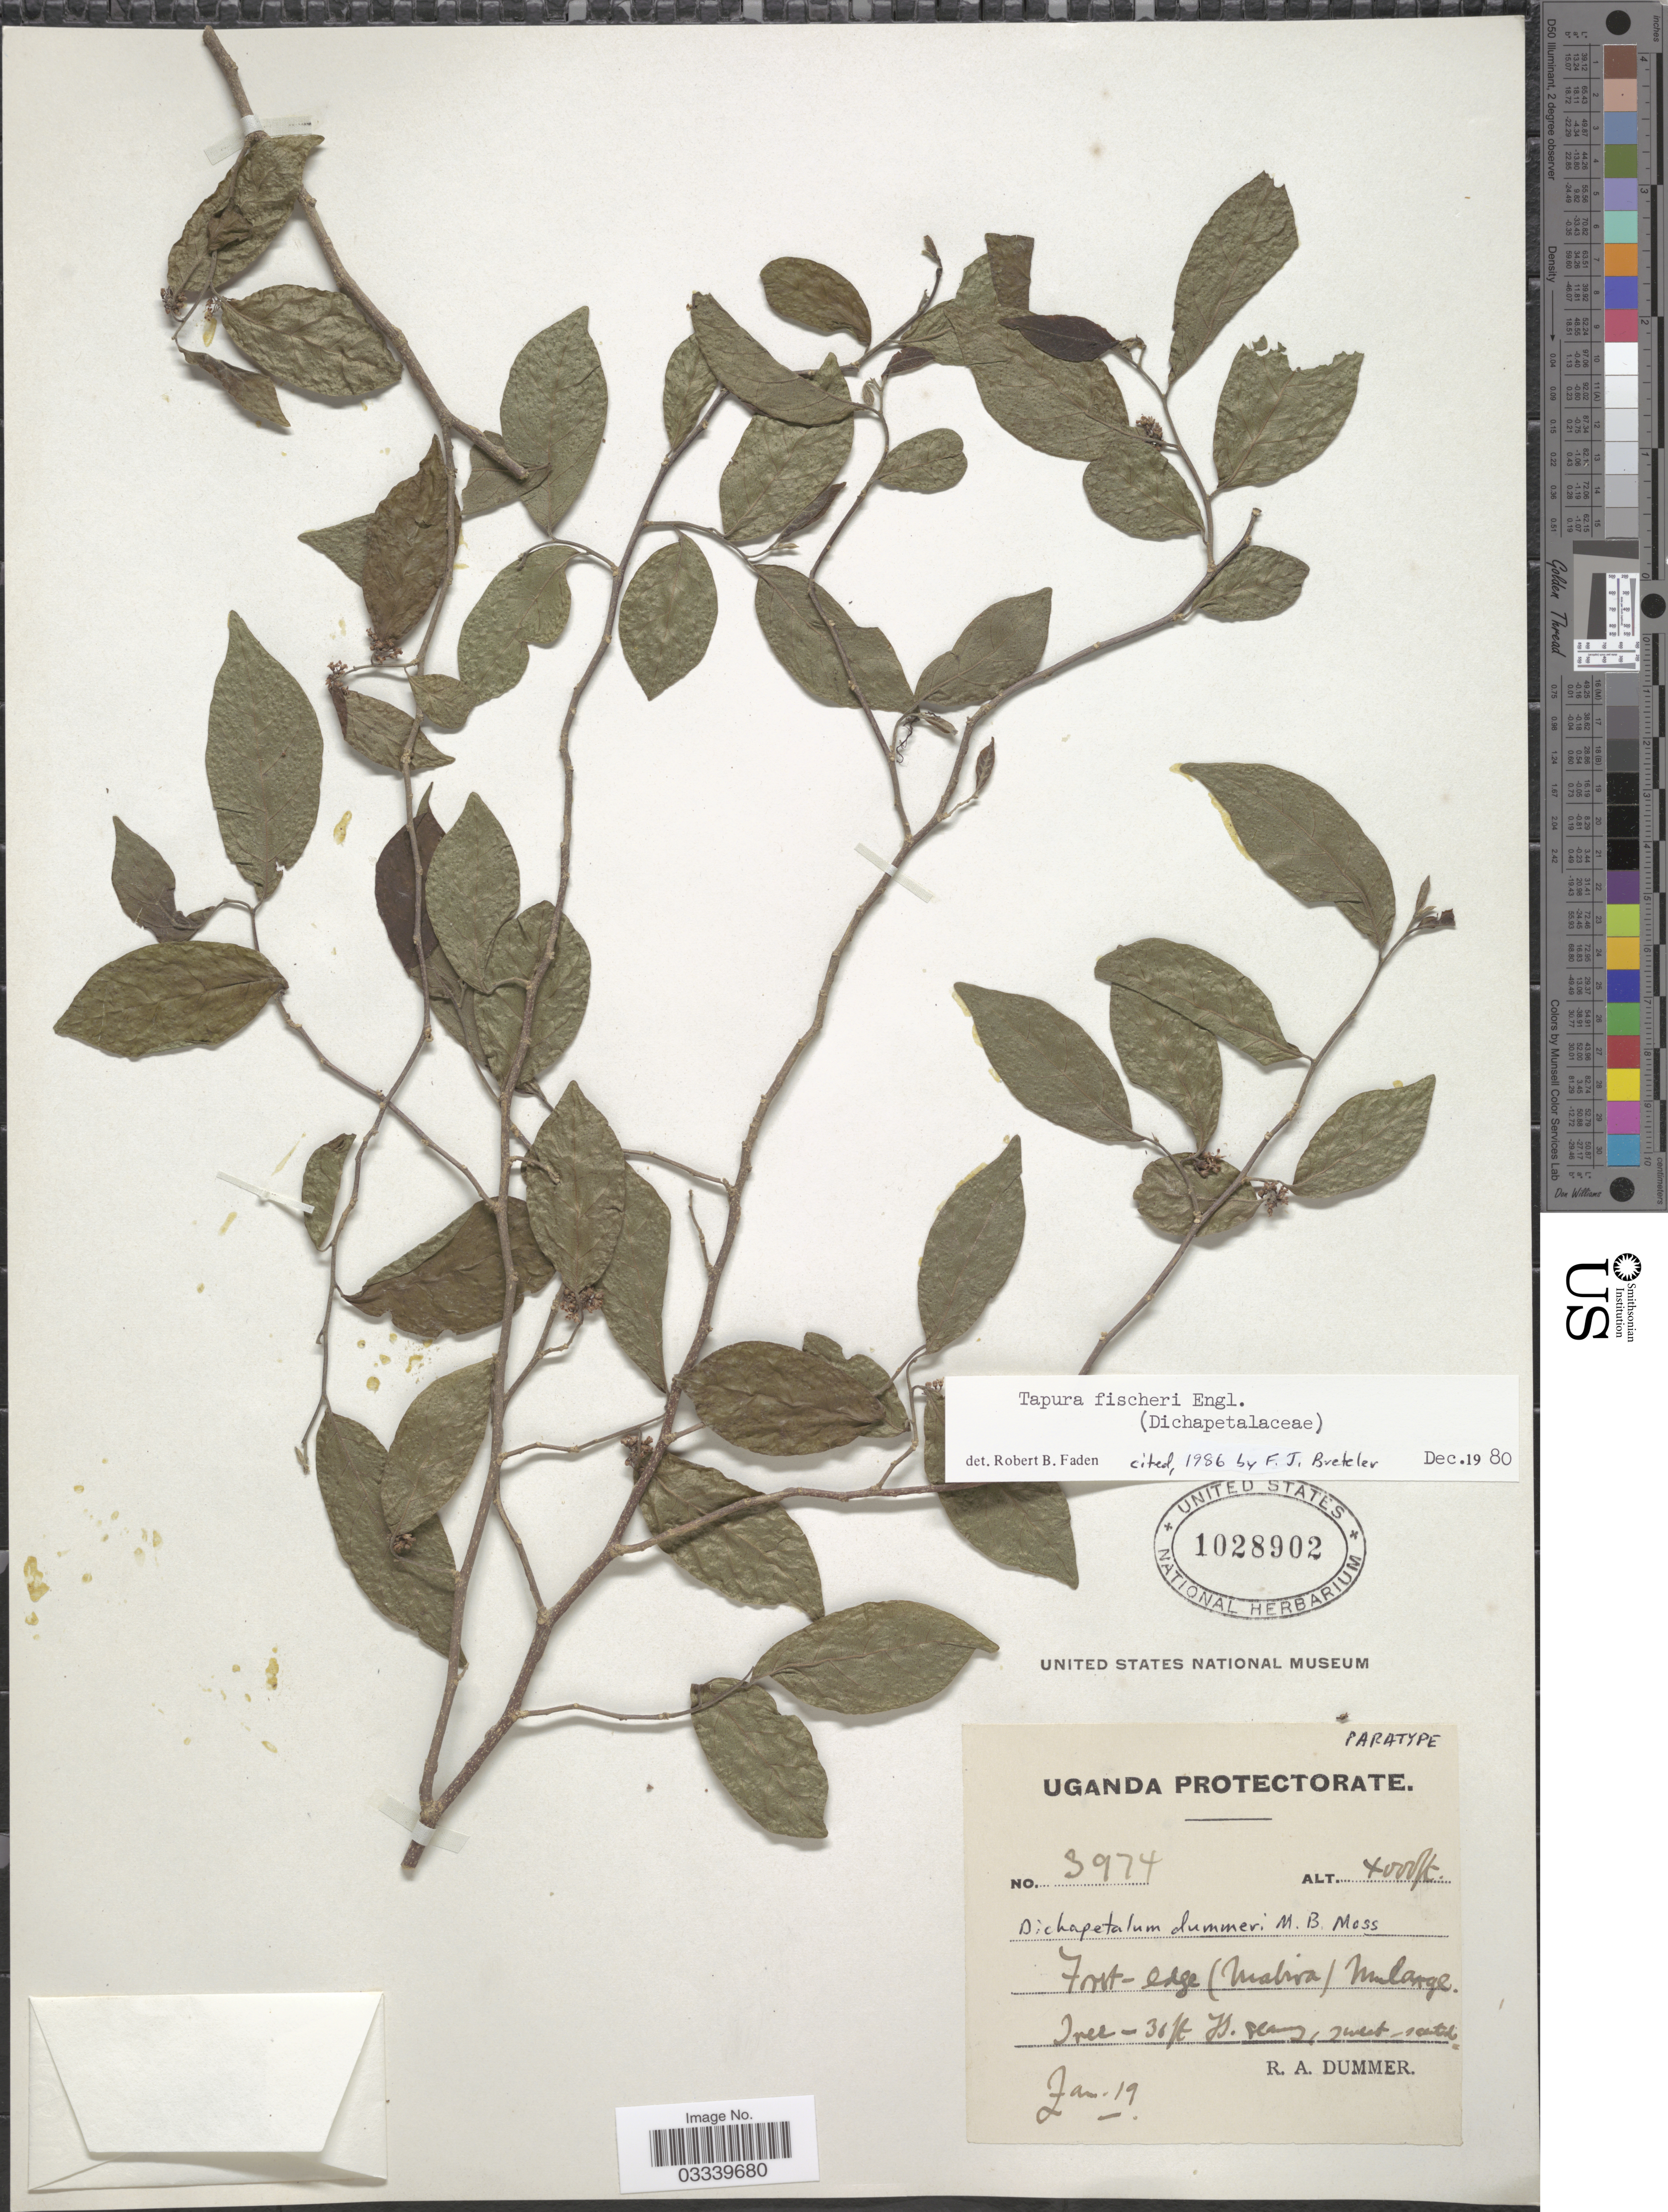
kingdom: Plantae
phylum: Tracheophyta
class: Magnoliopsida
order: Malpighiales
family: Dichapetalaceae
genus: Tapura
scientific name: Tapura fischeri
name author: Engl.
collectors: R. Dümmer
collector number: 3974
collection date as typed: Transcribed d/m/y: /1/19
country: Uganda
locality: Uganda Protectorate. Forest edge (Mabira) Mulange.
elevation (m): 1219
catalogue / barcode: US 1028902